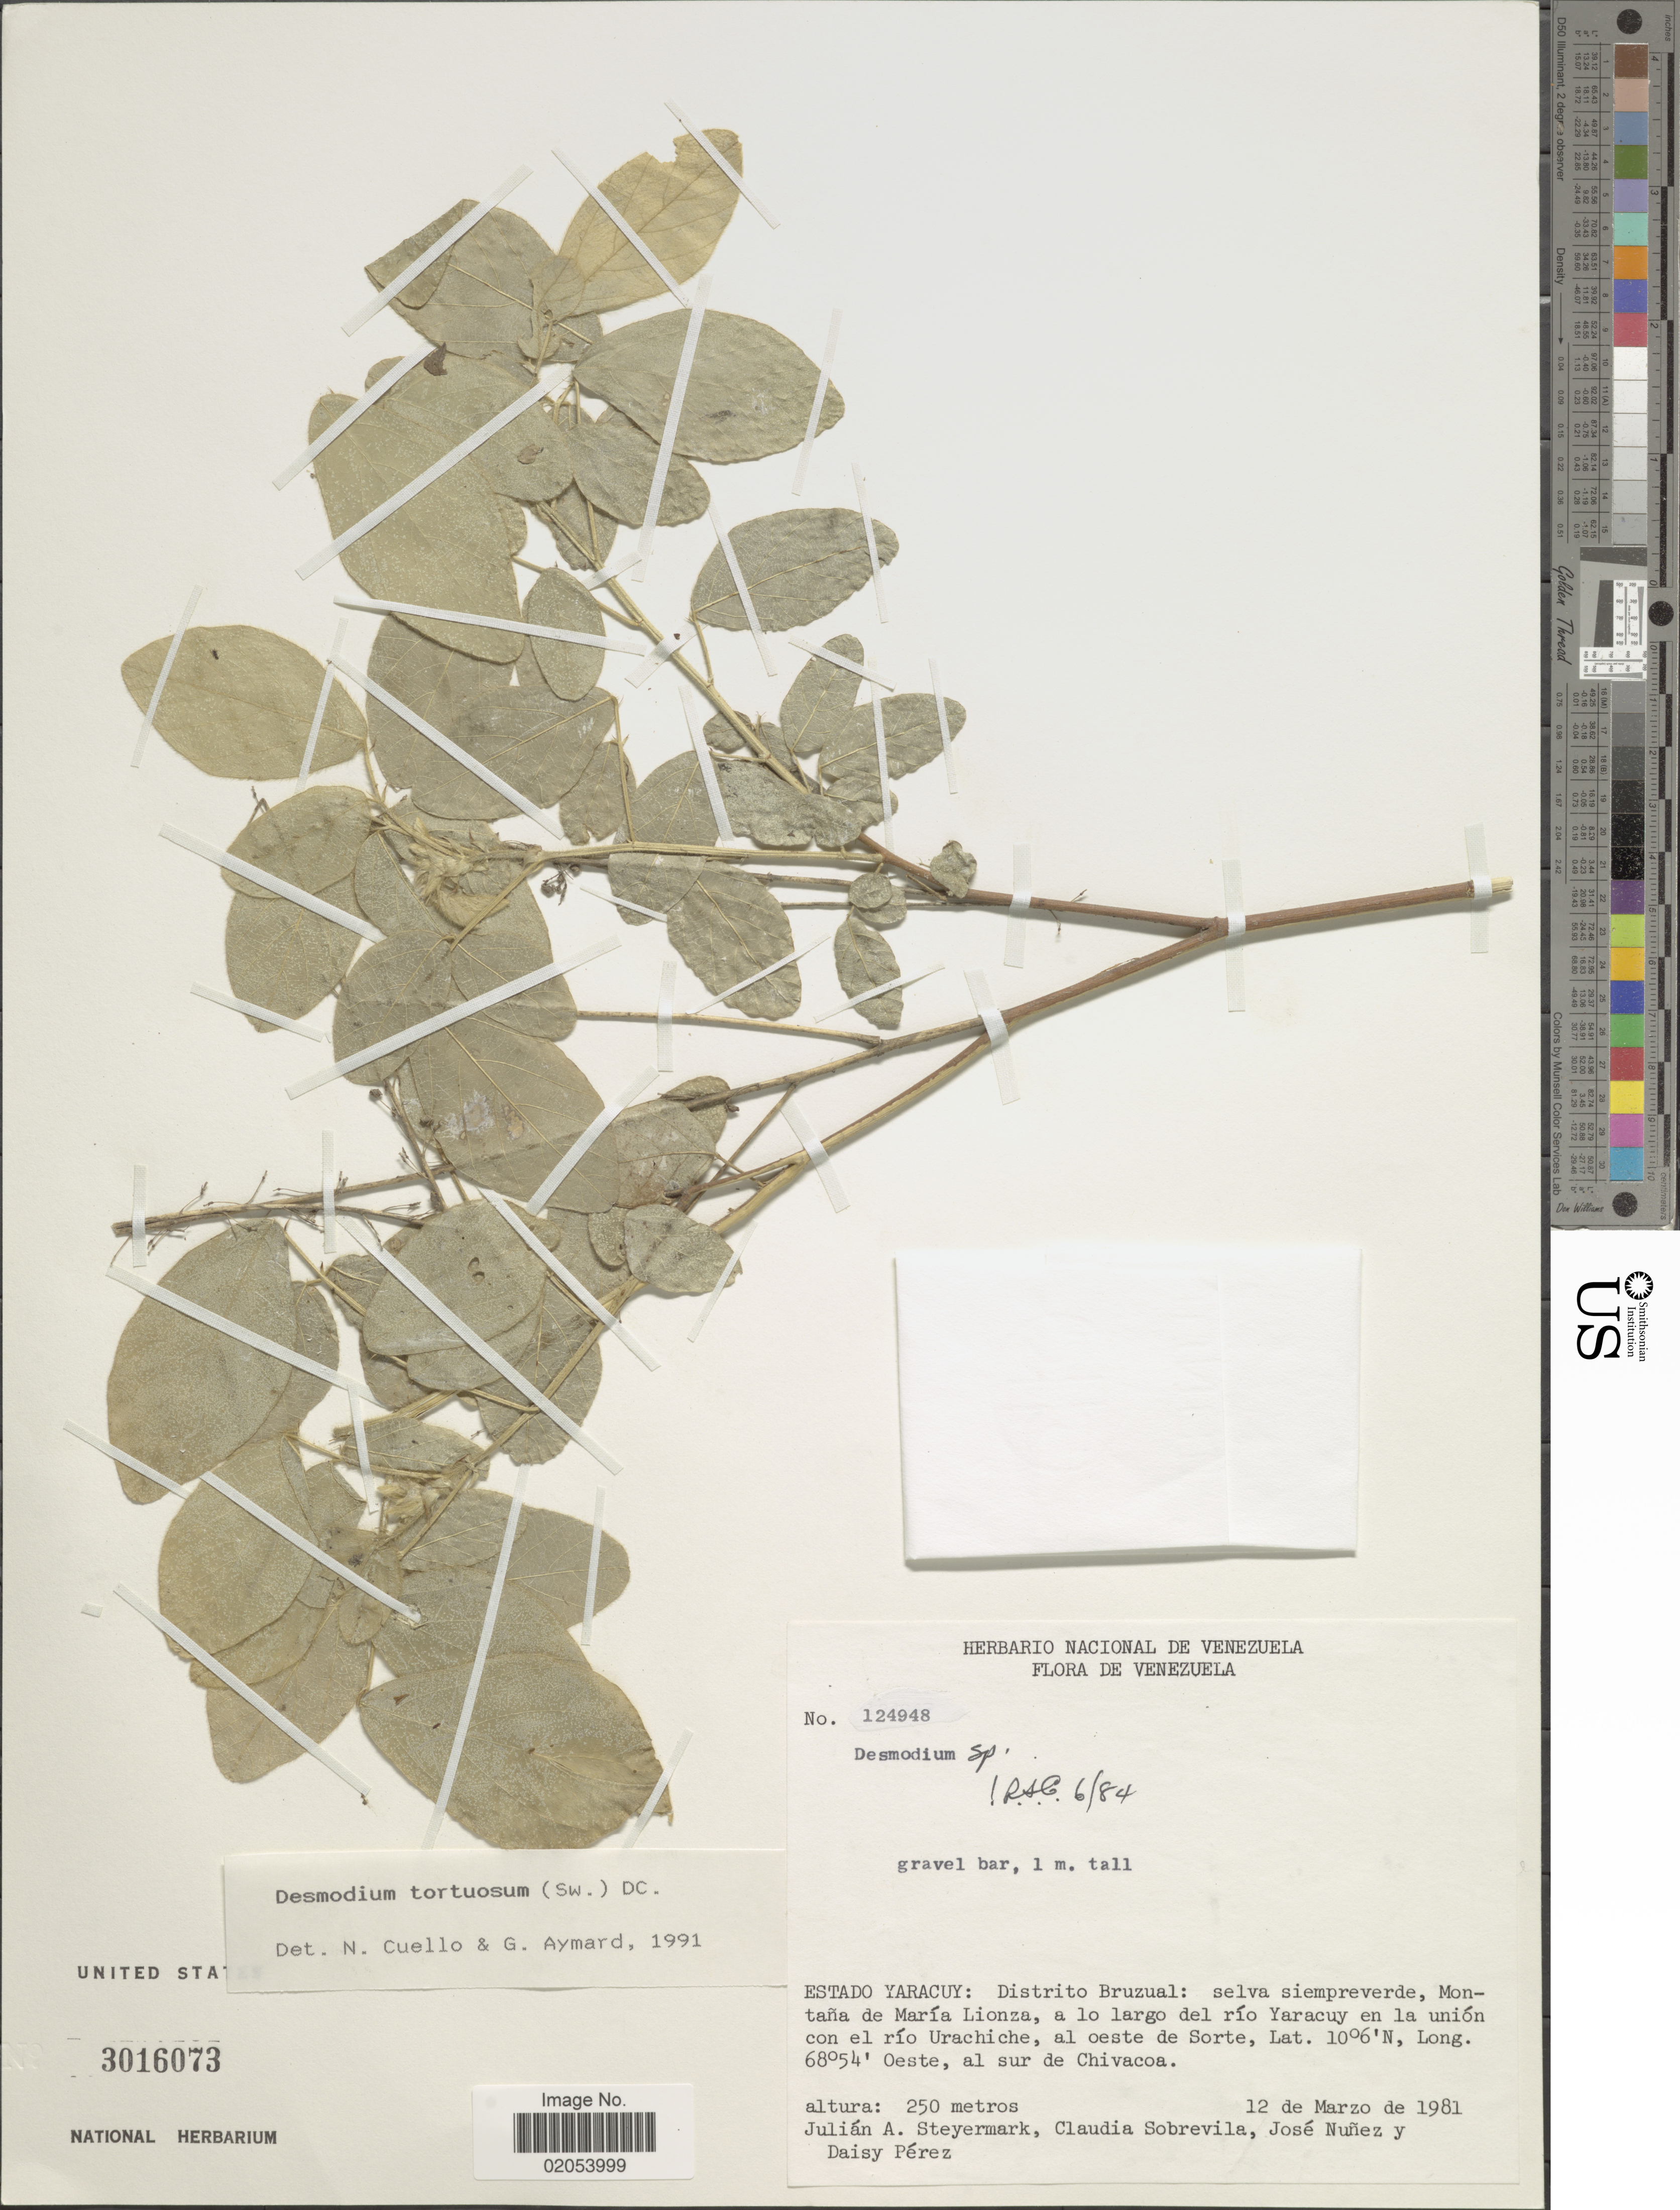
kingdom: Plantae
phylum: Tracheophyta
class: Magnoliopsida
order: Fabales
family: Fabaceae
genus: Desmodium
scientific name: Desmodium tortuosum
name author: (Sw.) DC.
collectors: J. Steyermark, C. Sobrevila, J. Nuñez & D. Perez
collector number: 124948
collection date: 1981-03-12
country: Venezuela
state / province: Yaracuy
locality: Distrito Bruzual: Montana de Maria Lionza, a lo largo del rio Yaracuy en la union con el rio Urachiche, al oeste de Sorte, al sur de Chivacoa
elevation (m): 250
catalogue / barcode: US 3016073